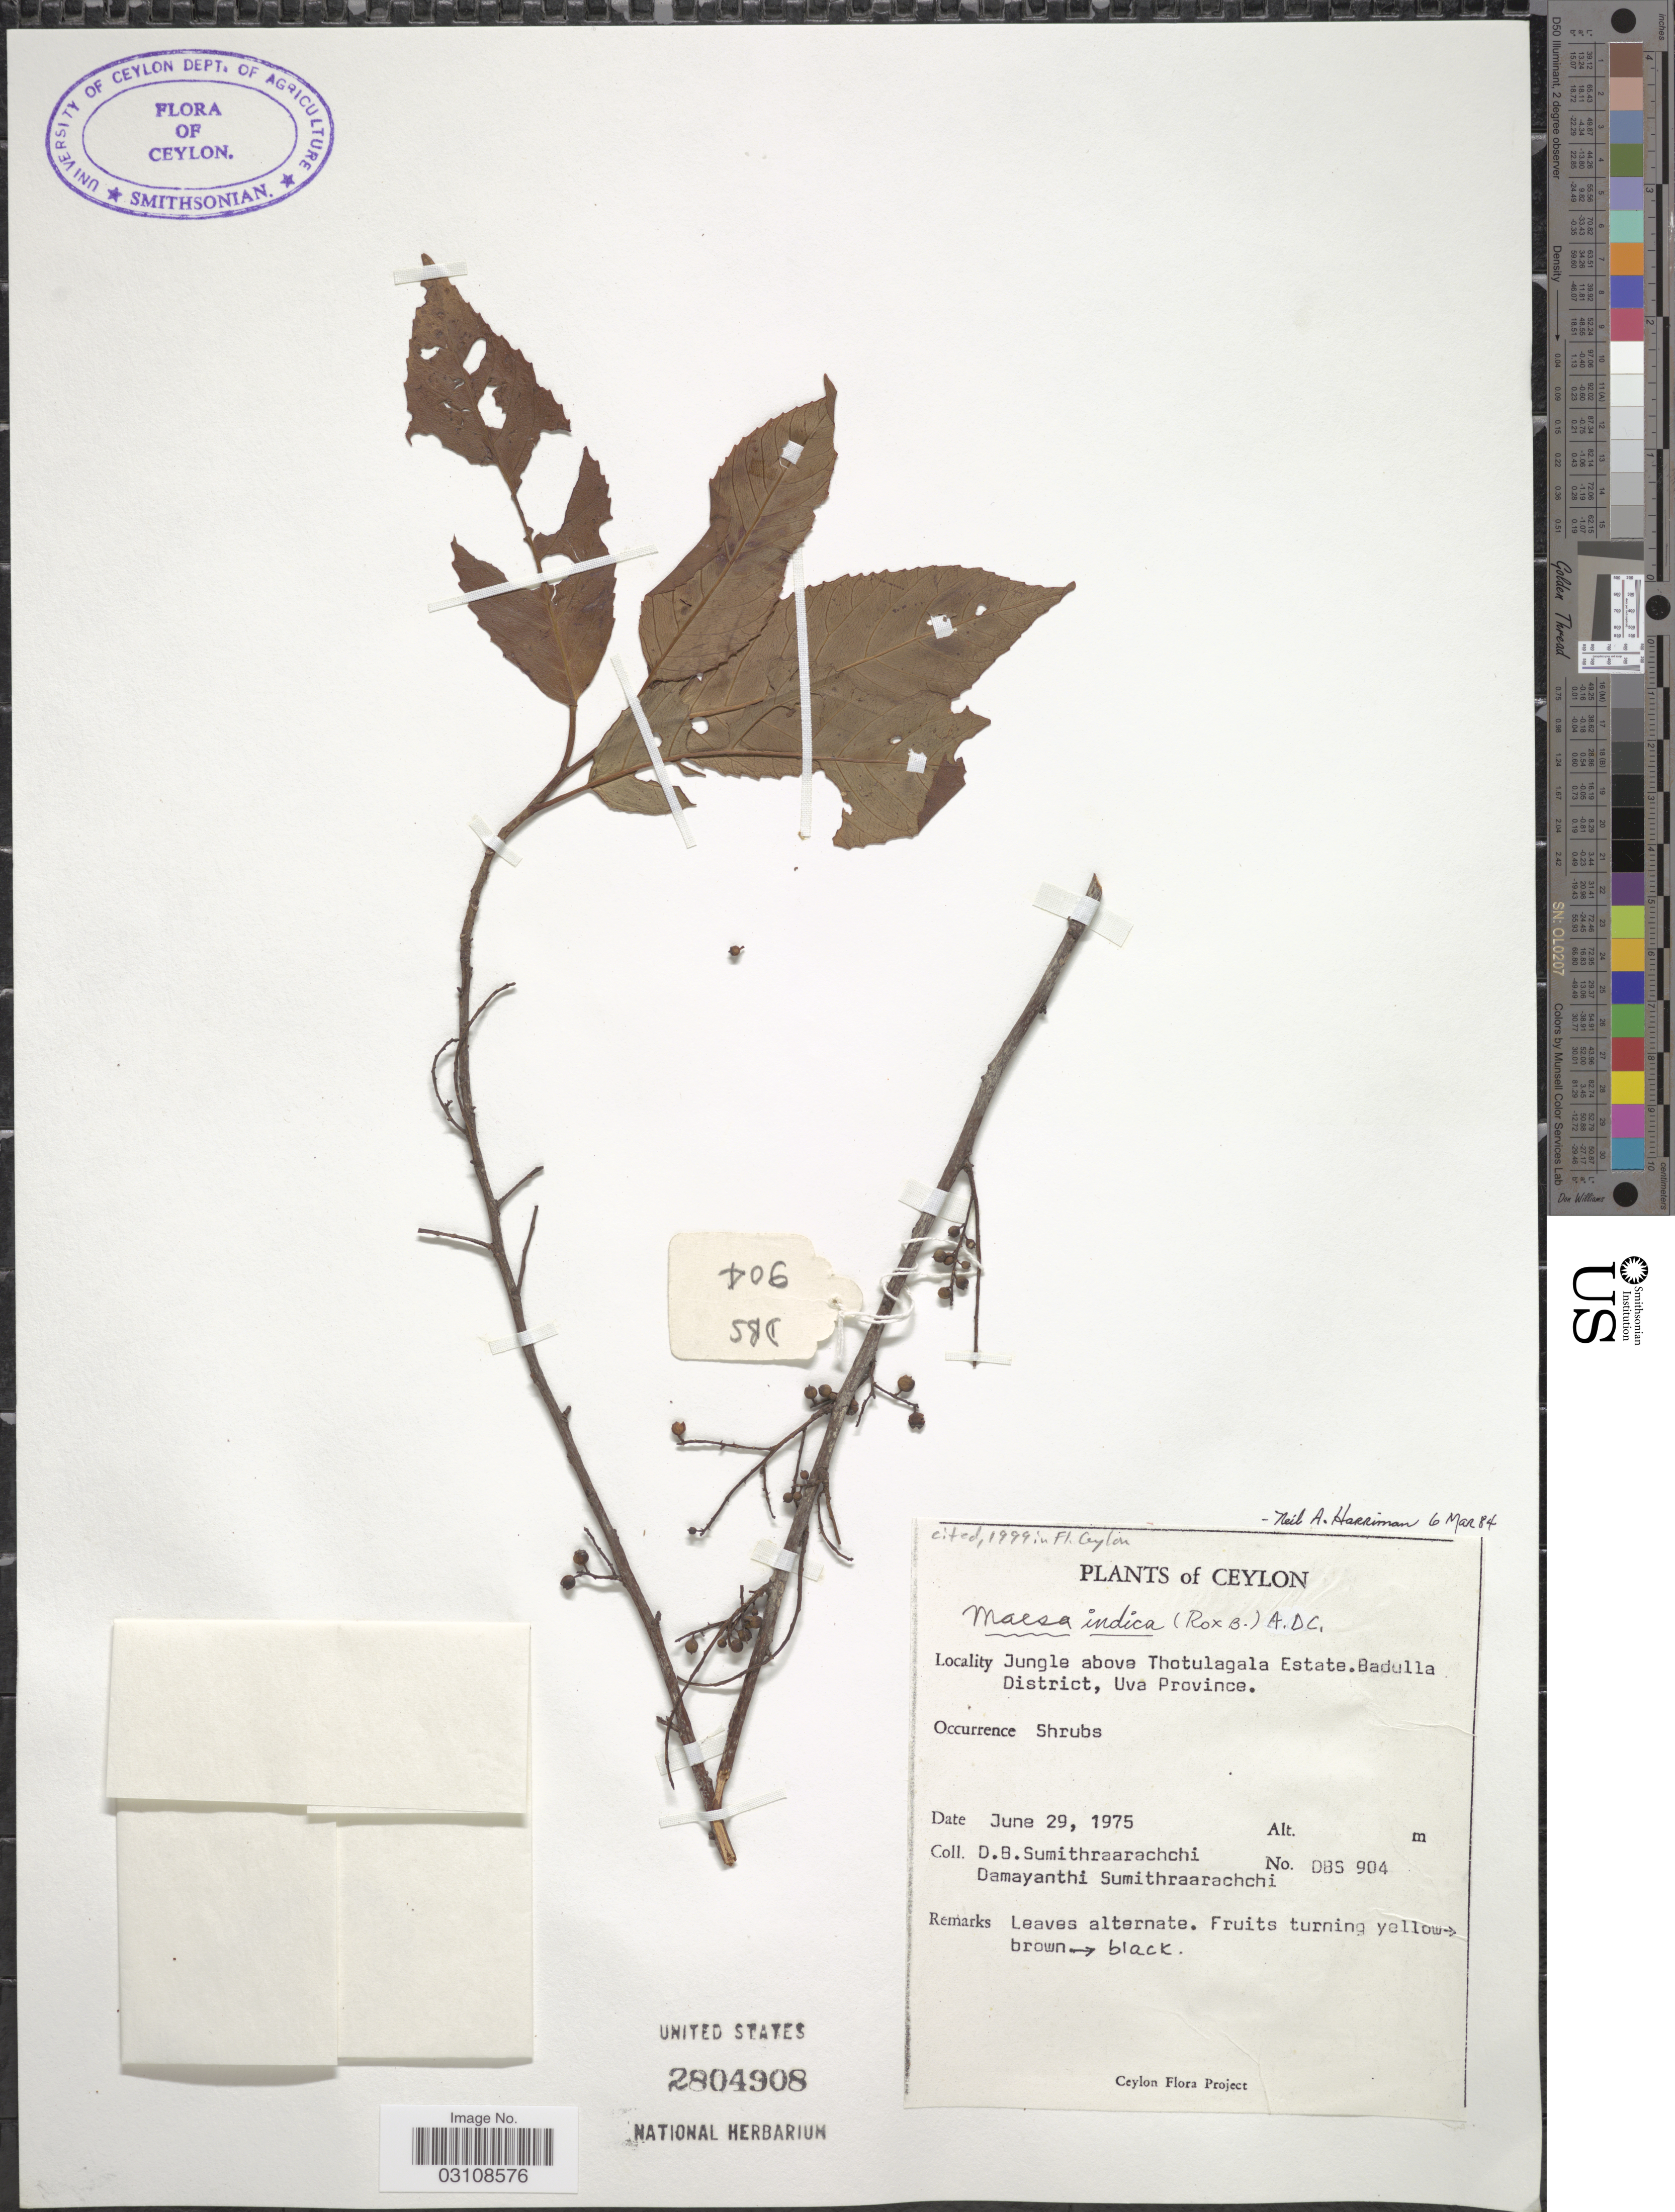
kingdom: Plantae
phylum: Tracheophyta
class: Magnoliopsida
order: Ericales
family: Primulaceae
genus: Maesa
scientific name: Maesa indica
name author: (Roxb.) A. DC.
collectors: D. B. Sumithraarachchi & D. Sumithraarachchi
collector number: DBS904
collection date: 1975-06-29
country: Sri Lanka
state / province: Uva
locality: Ceylon. Jungle above Thotulagala Estate. Badulla District.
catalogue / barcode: US 2804908